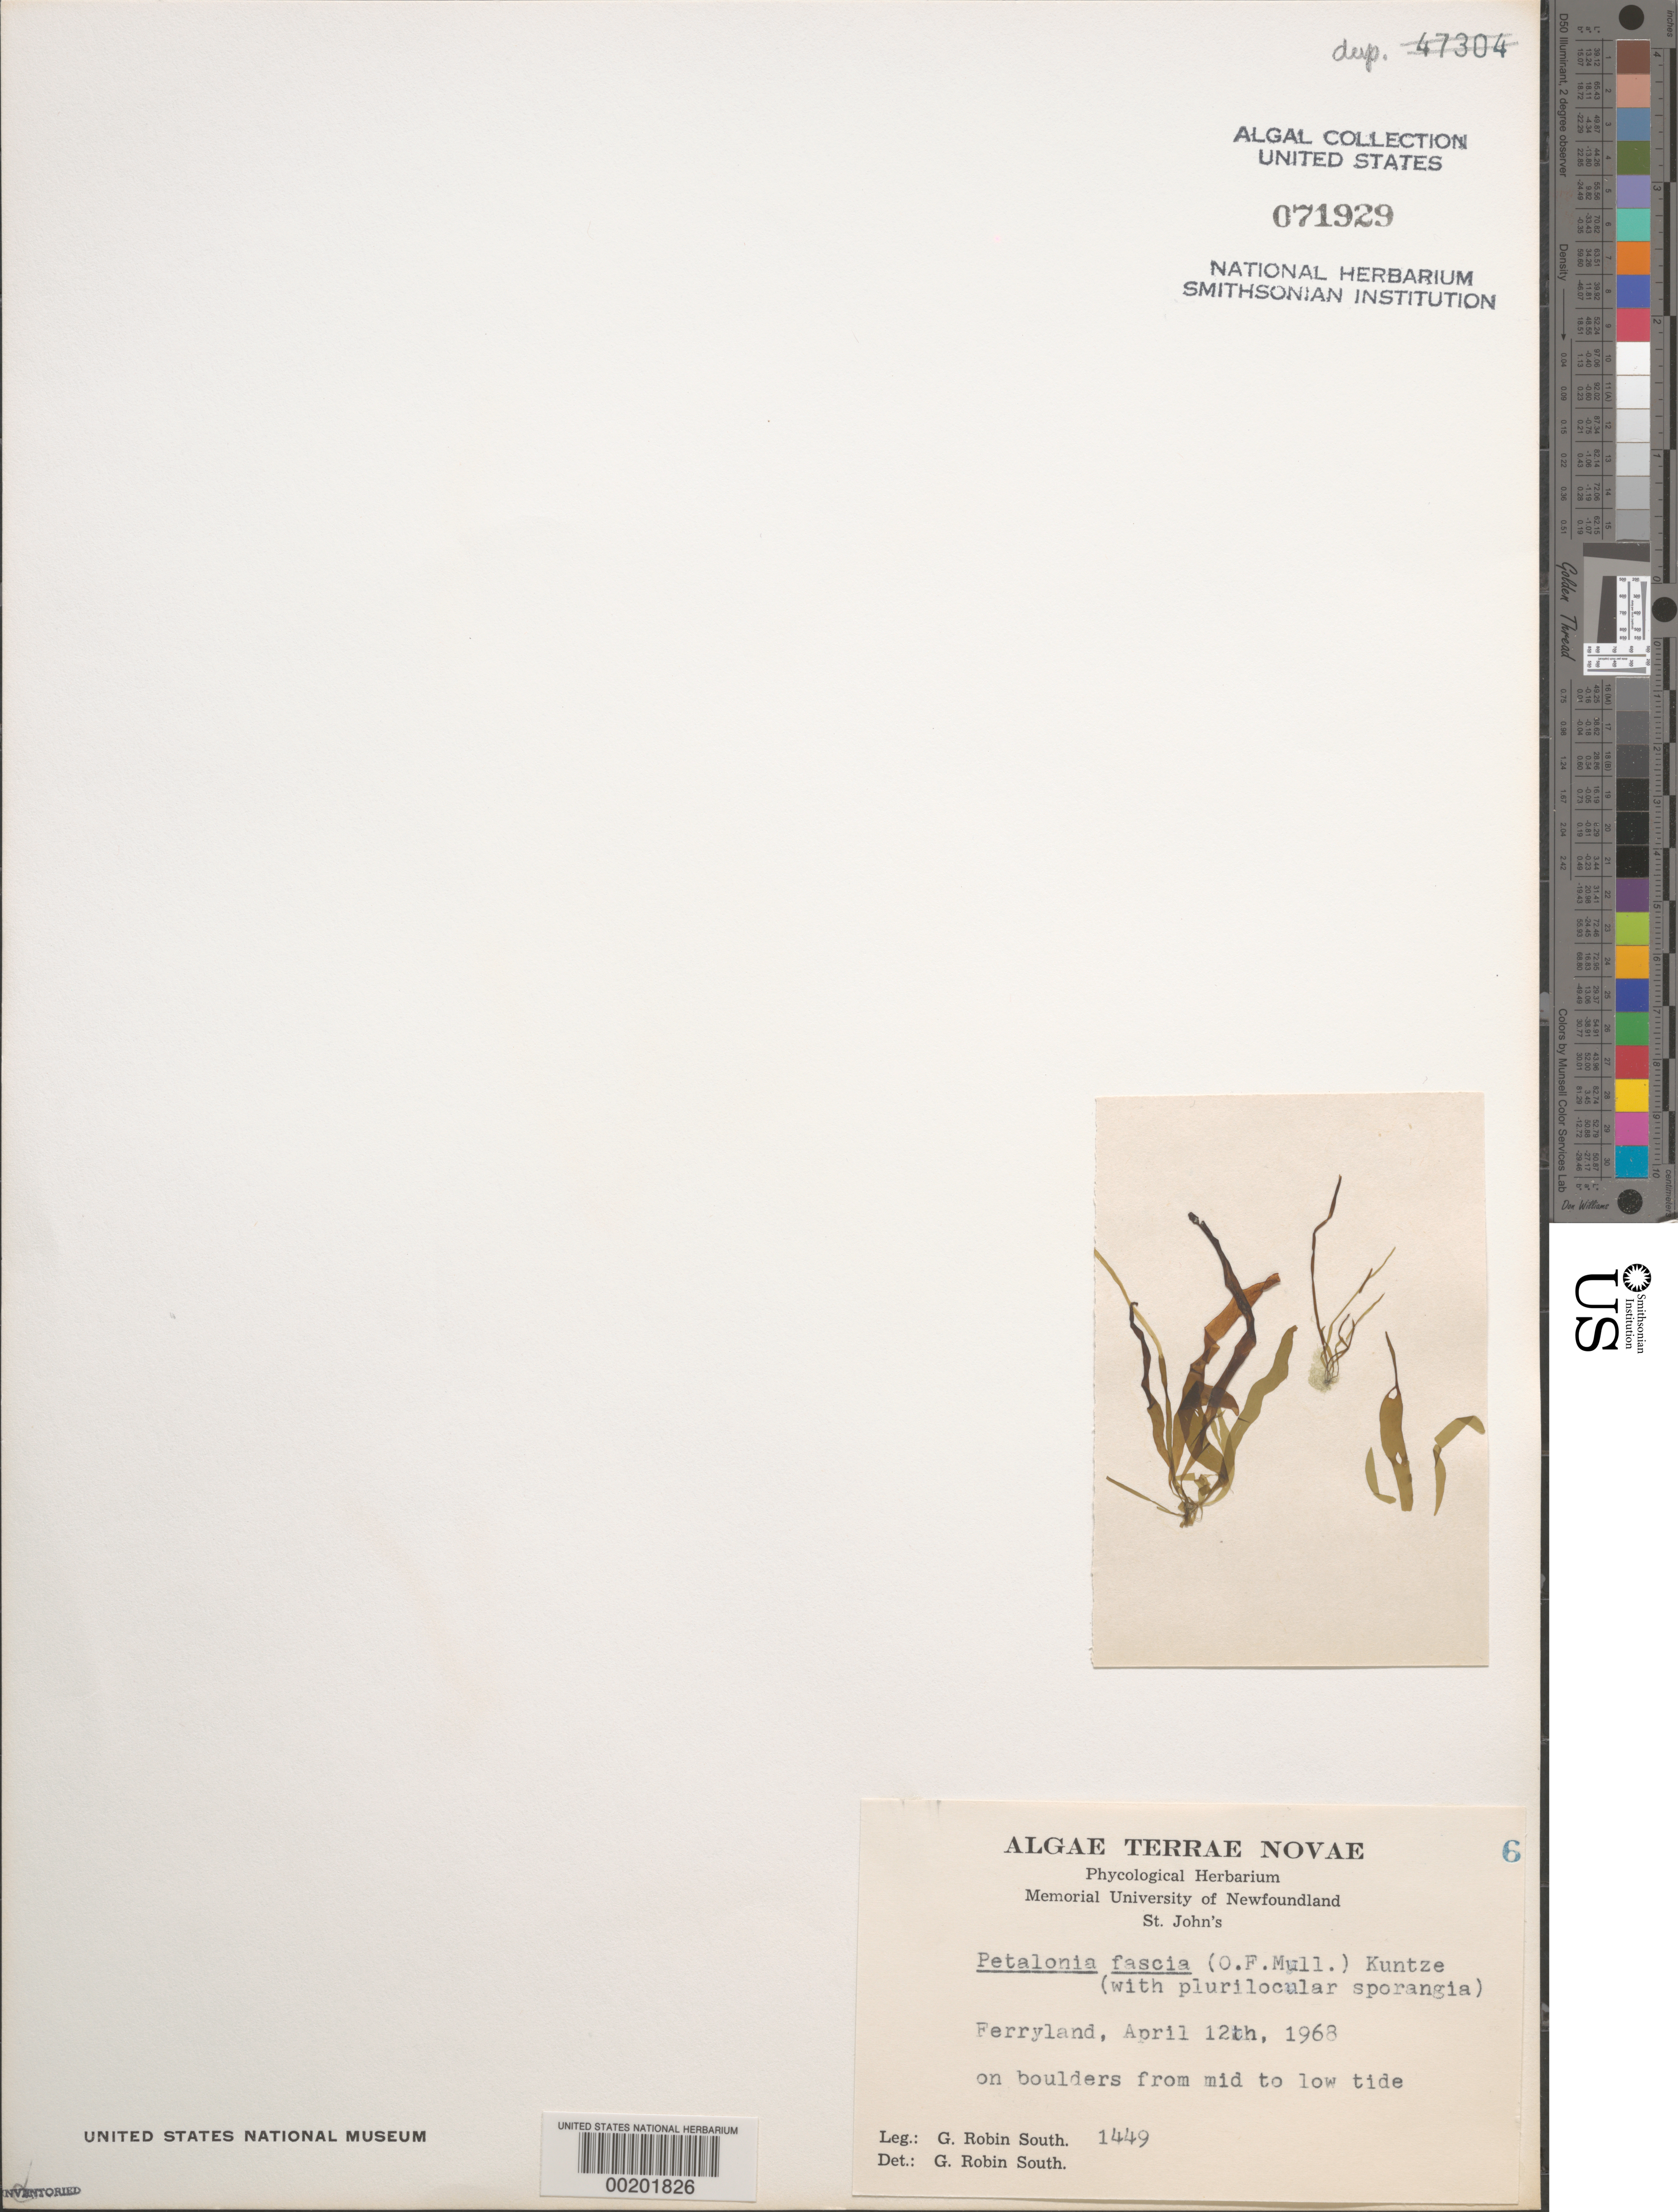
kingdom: Chromista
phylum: Ochrophyta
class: Phaeophyceae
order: Scytosiphonales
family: Scytosiphonaceae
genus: Petalonia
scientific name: Petalonia fascia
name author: (O.F. Müller) Kuntze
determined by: South, G. R.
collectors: G. R. South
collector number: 1449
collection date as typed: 12 Apr 1968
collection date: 1968-04-12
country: Canada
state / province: Newfoundland and Labrador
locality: Ferryland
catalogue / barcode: US 71929